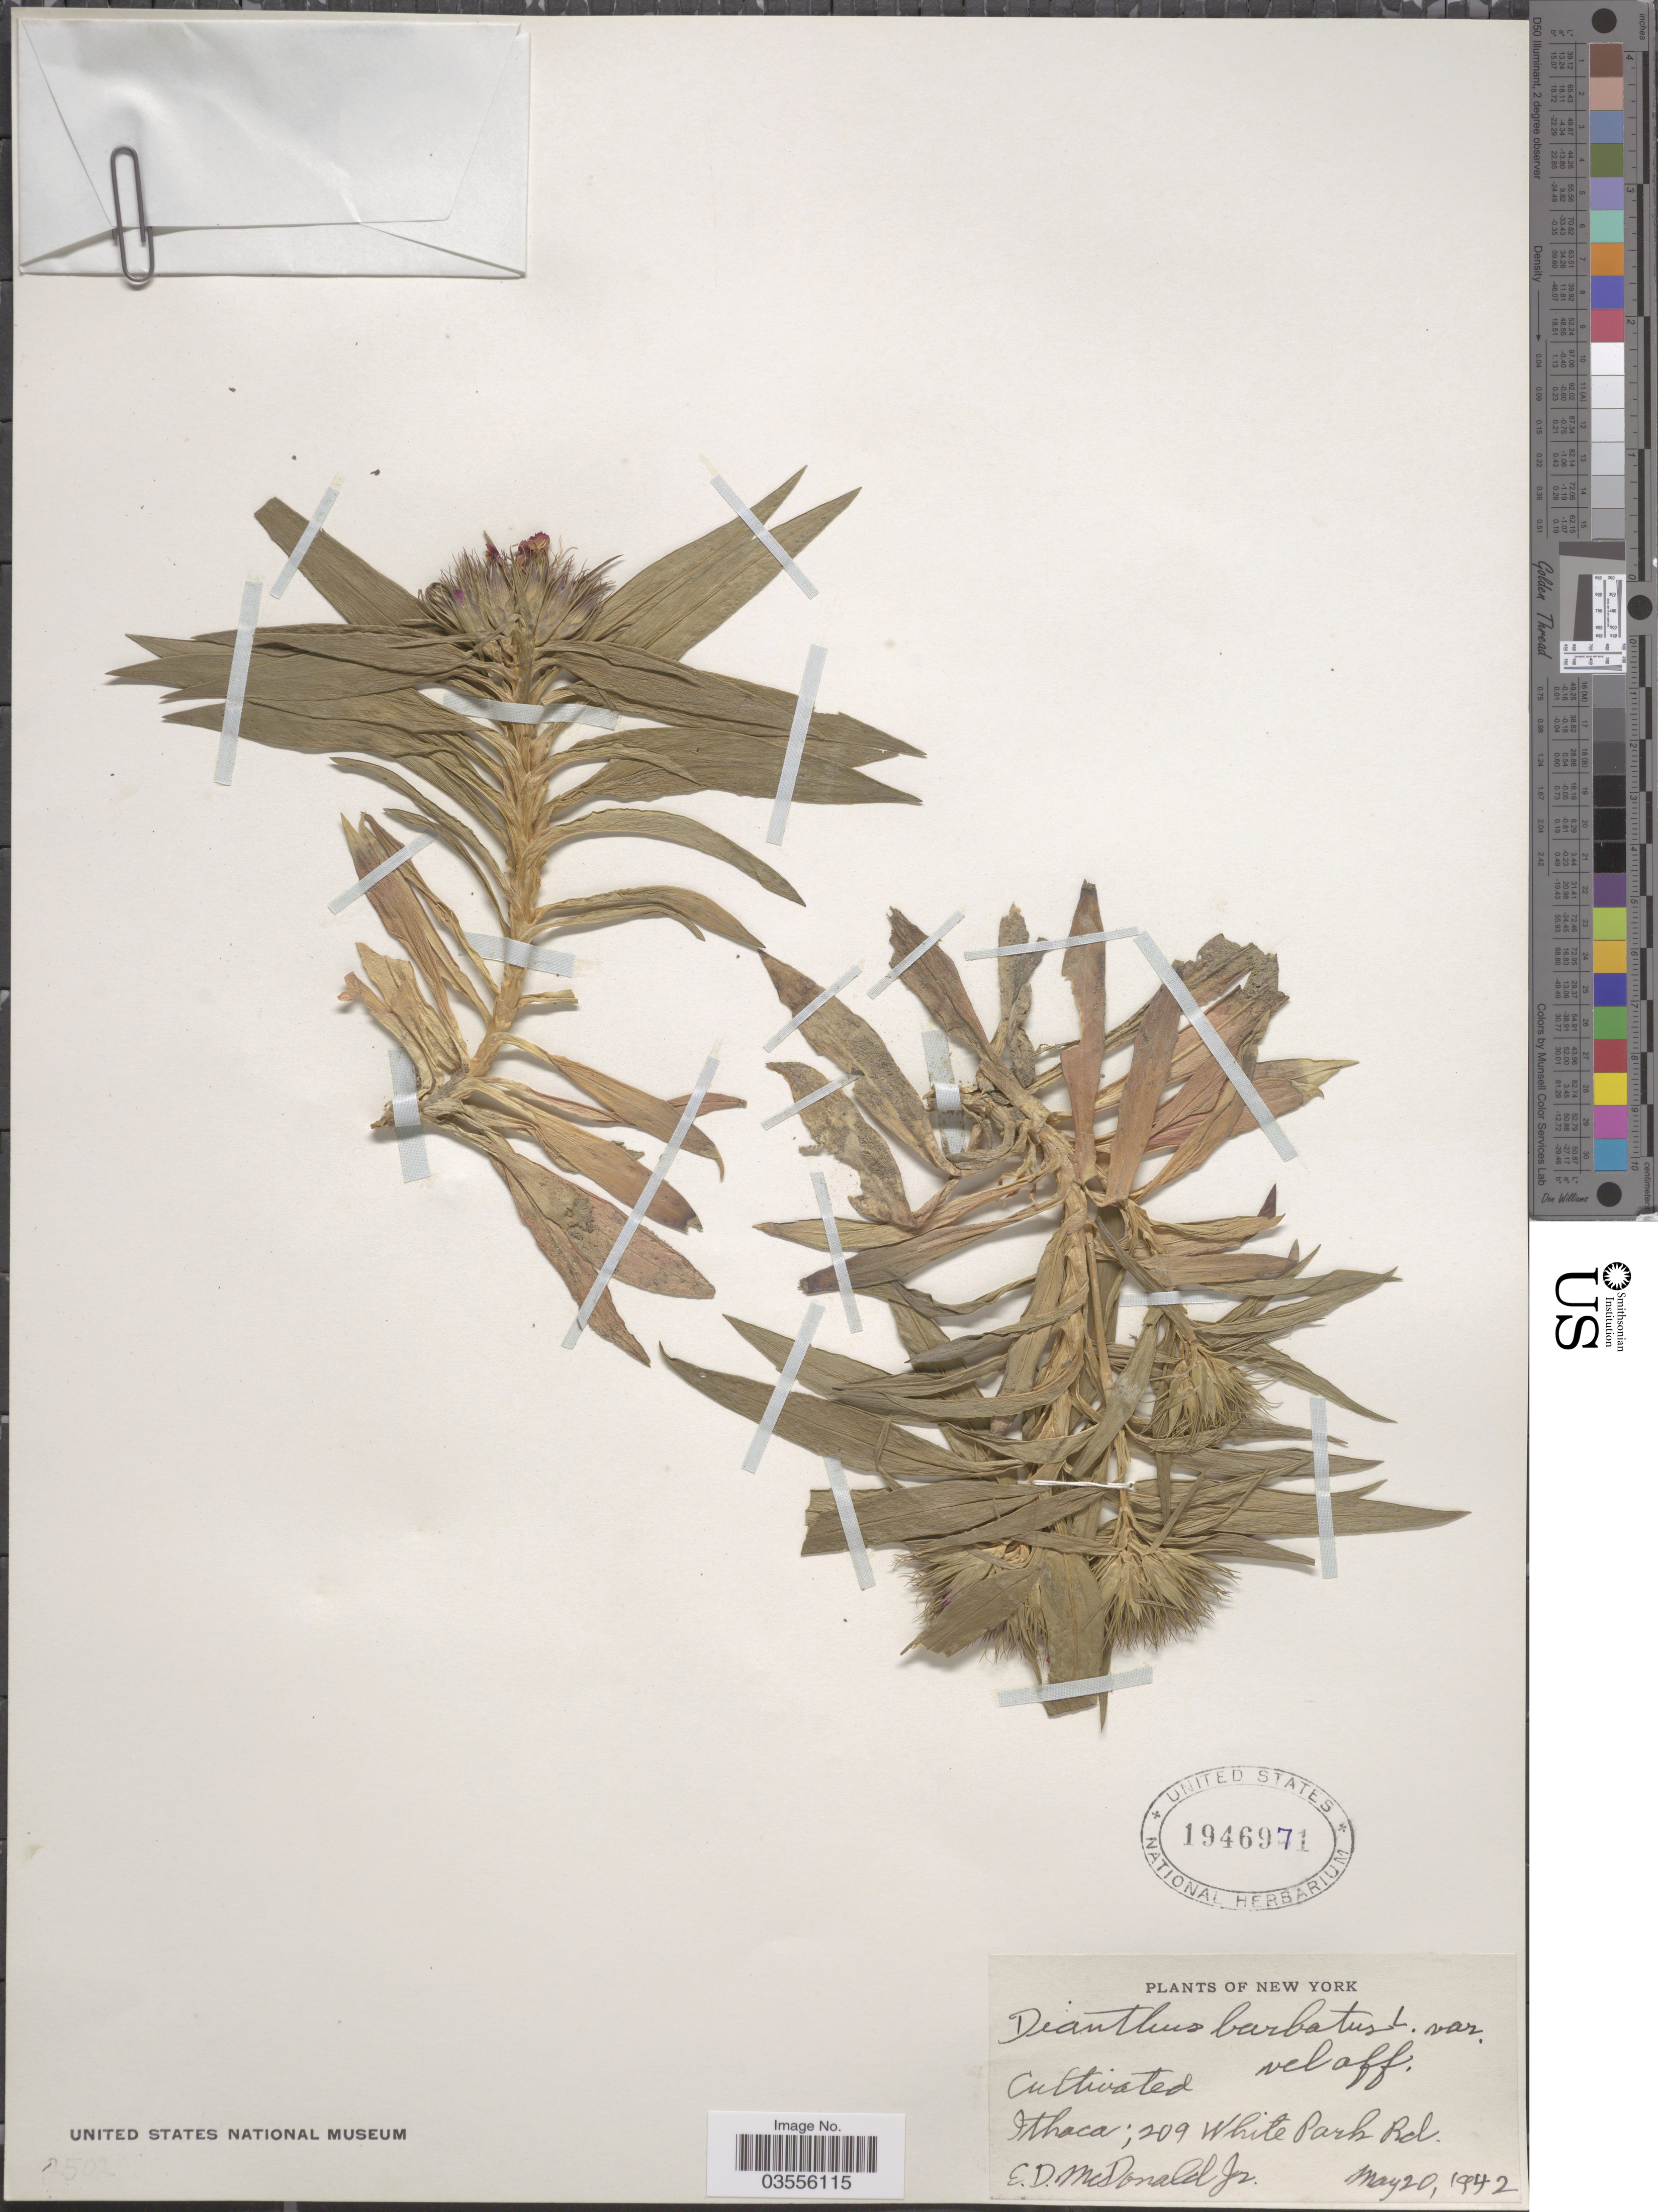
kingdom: Plantae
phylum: Tracheophyta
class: Magnoliopsida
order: Caryophyllales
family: Caryophyllaceae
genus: Dianthus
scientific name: Dianthus barbatus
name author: L.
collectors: E. D. McDonald Jr.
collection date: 1942-05-20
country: United States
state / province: New York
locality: Ithaca; 209 White Park Rd.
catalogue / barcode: US 1946971